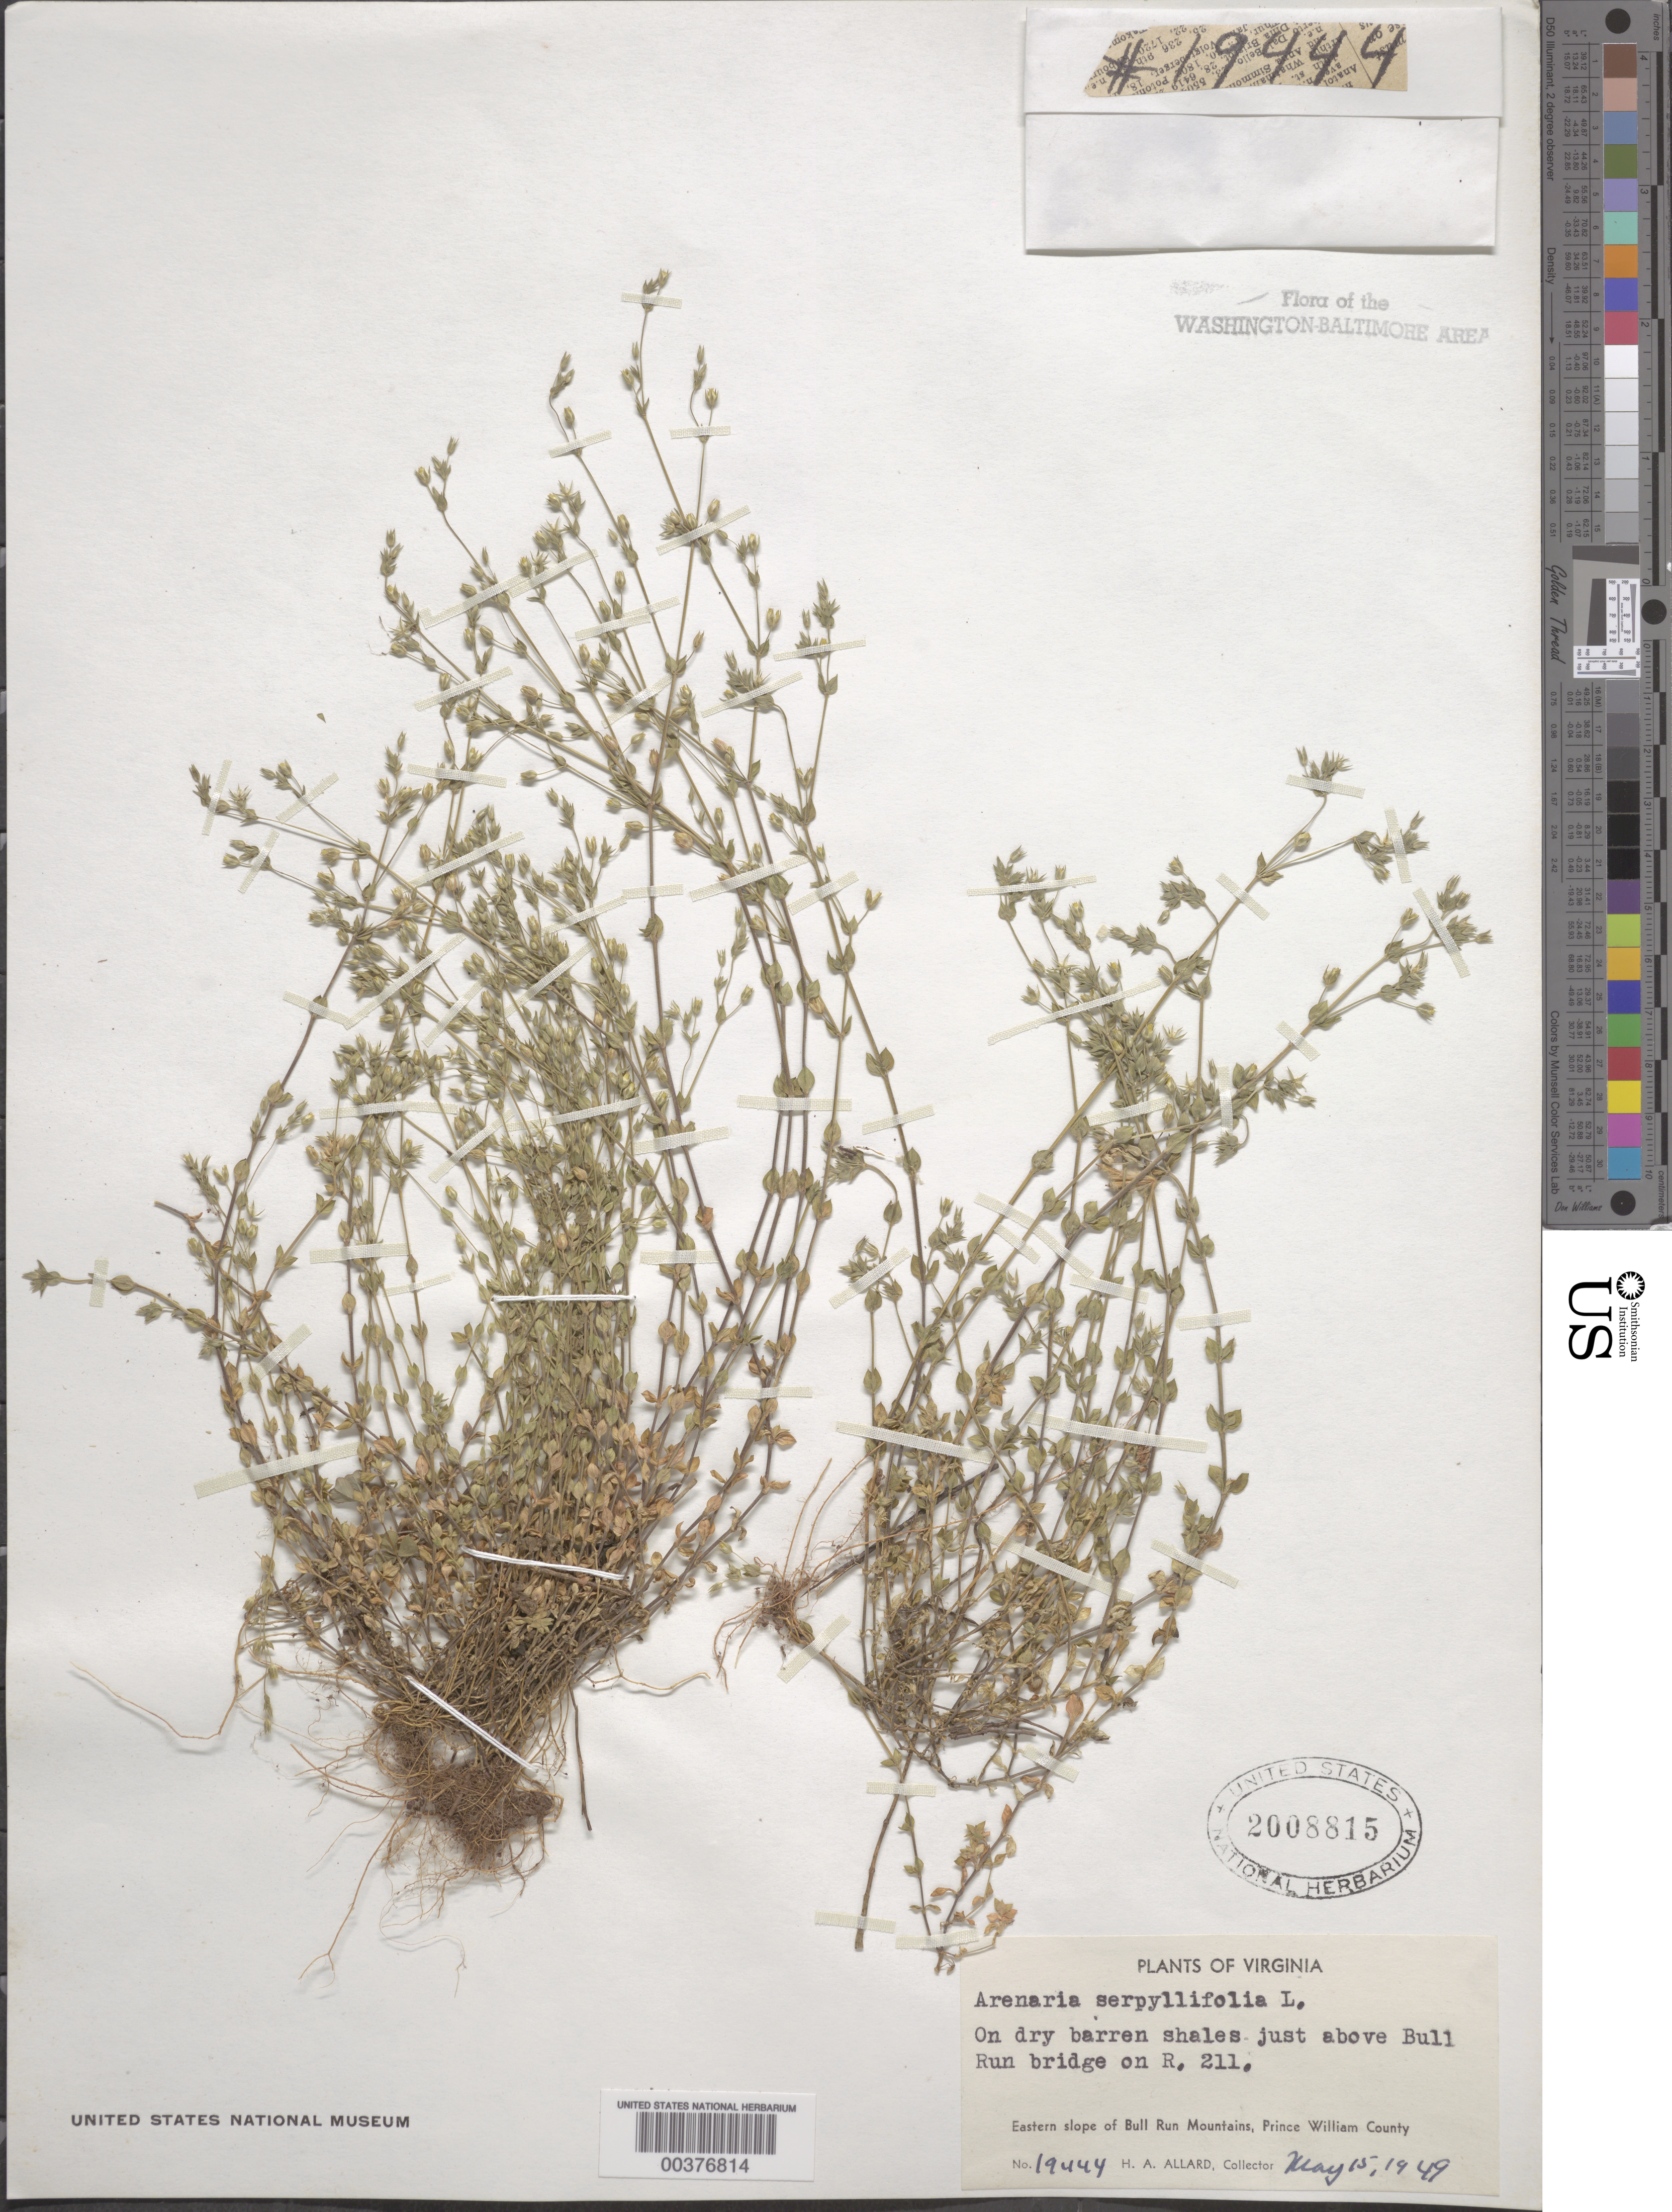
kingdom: Plantae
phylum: Tracheophyta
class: Magnoliopsida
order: Caryophyllales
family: Caryophyllaceae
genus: Arenaria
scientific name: Arenaria serpyllifolia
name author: L.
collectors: H. A. Allard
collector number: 19444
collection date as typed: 15 May 1949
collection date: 1949-05-15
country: United States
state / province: Virginia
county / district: Prince William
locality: Route 211 above Bull Run Bridge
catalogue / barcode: US 2008815